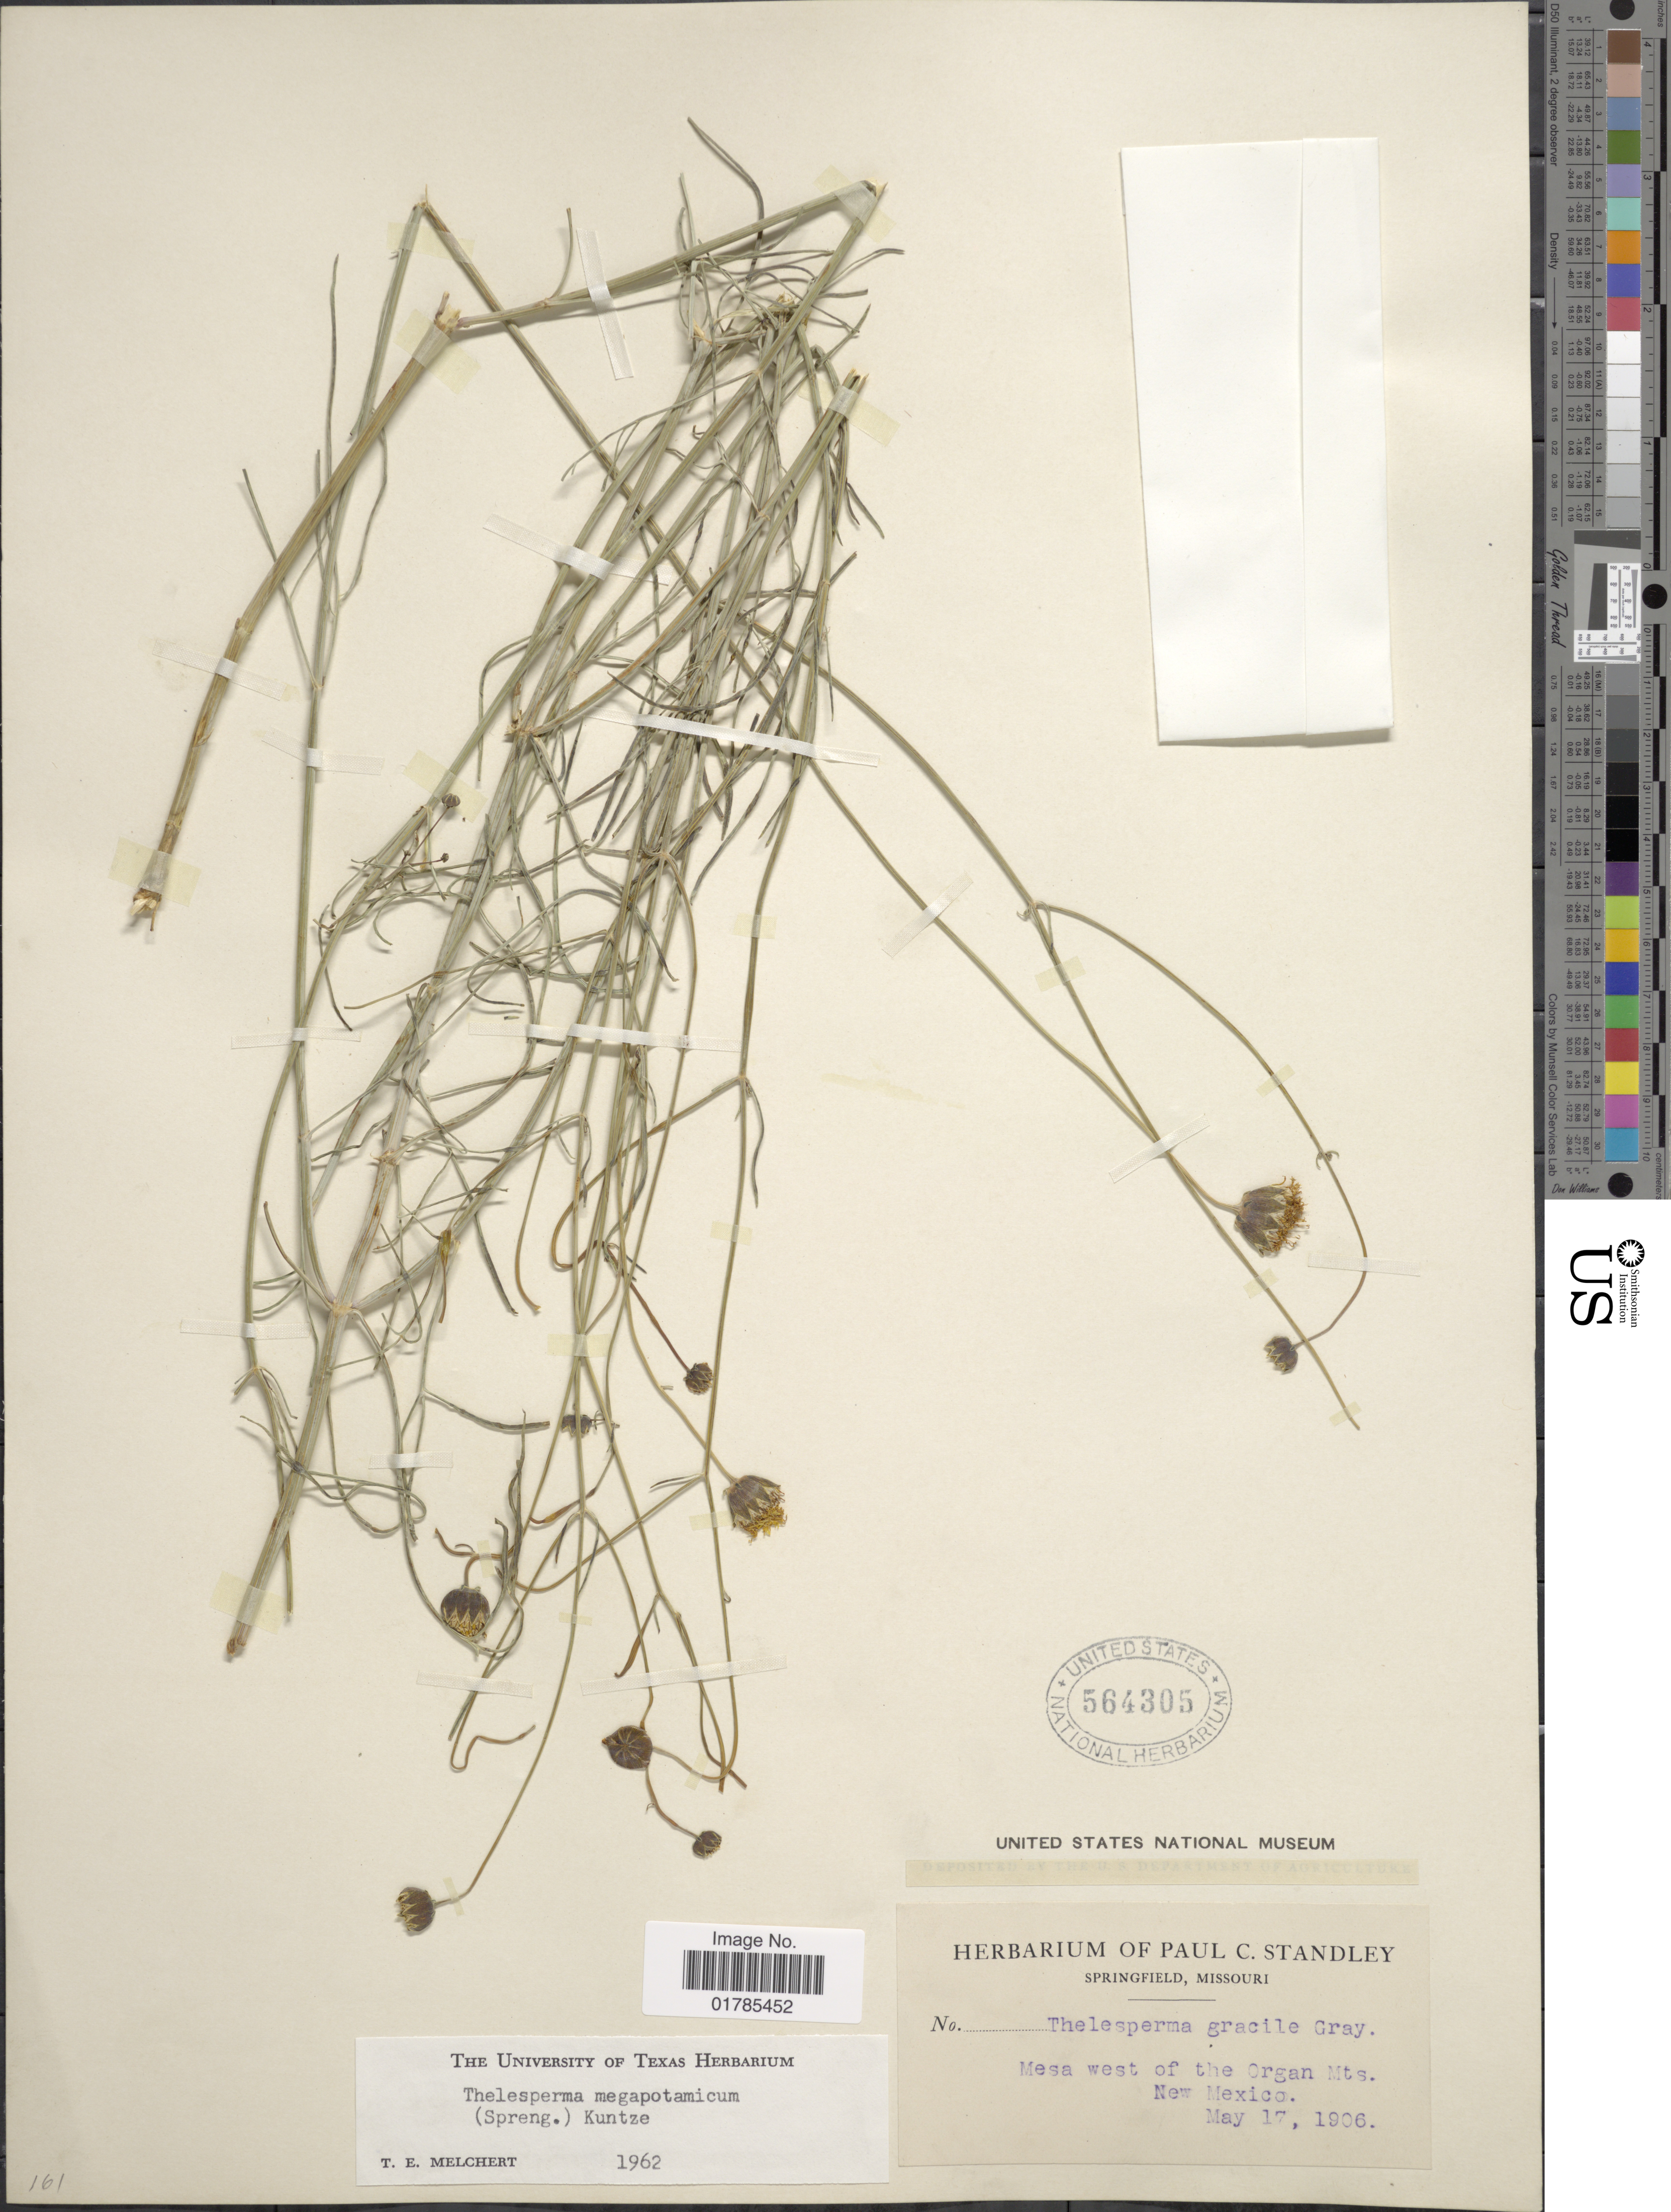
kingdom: Plantae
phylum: Tracheophyta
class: Magnoliopsida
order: Asterales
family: Asteraceae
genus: Thelesperma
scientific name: Thelesperma megapotamicum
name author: (Spreng.) Herter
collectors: ex herb. Paul C. Standley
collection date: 1906-05-17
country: United States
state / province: New Mexico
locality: Mesa West of the Organ Mts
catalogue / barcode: US 564305